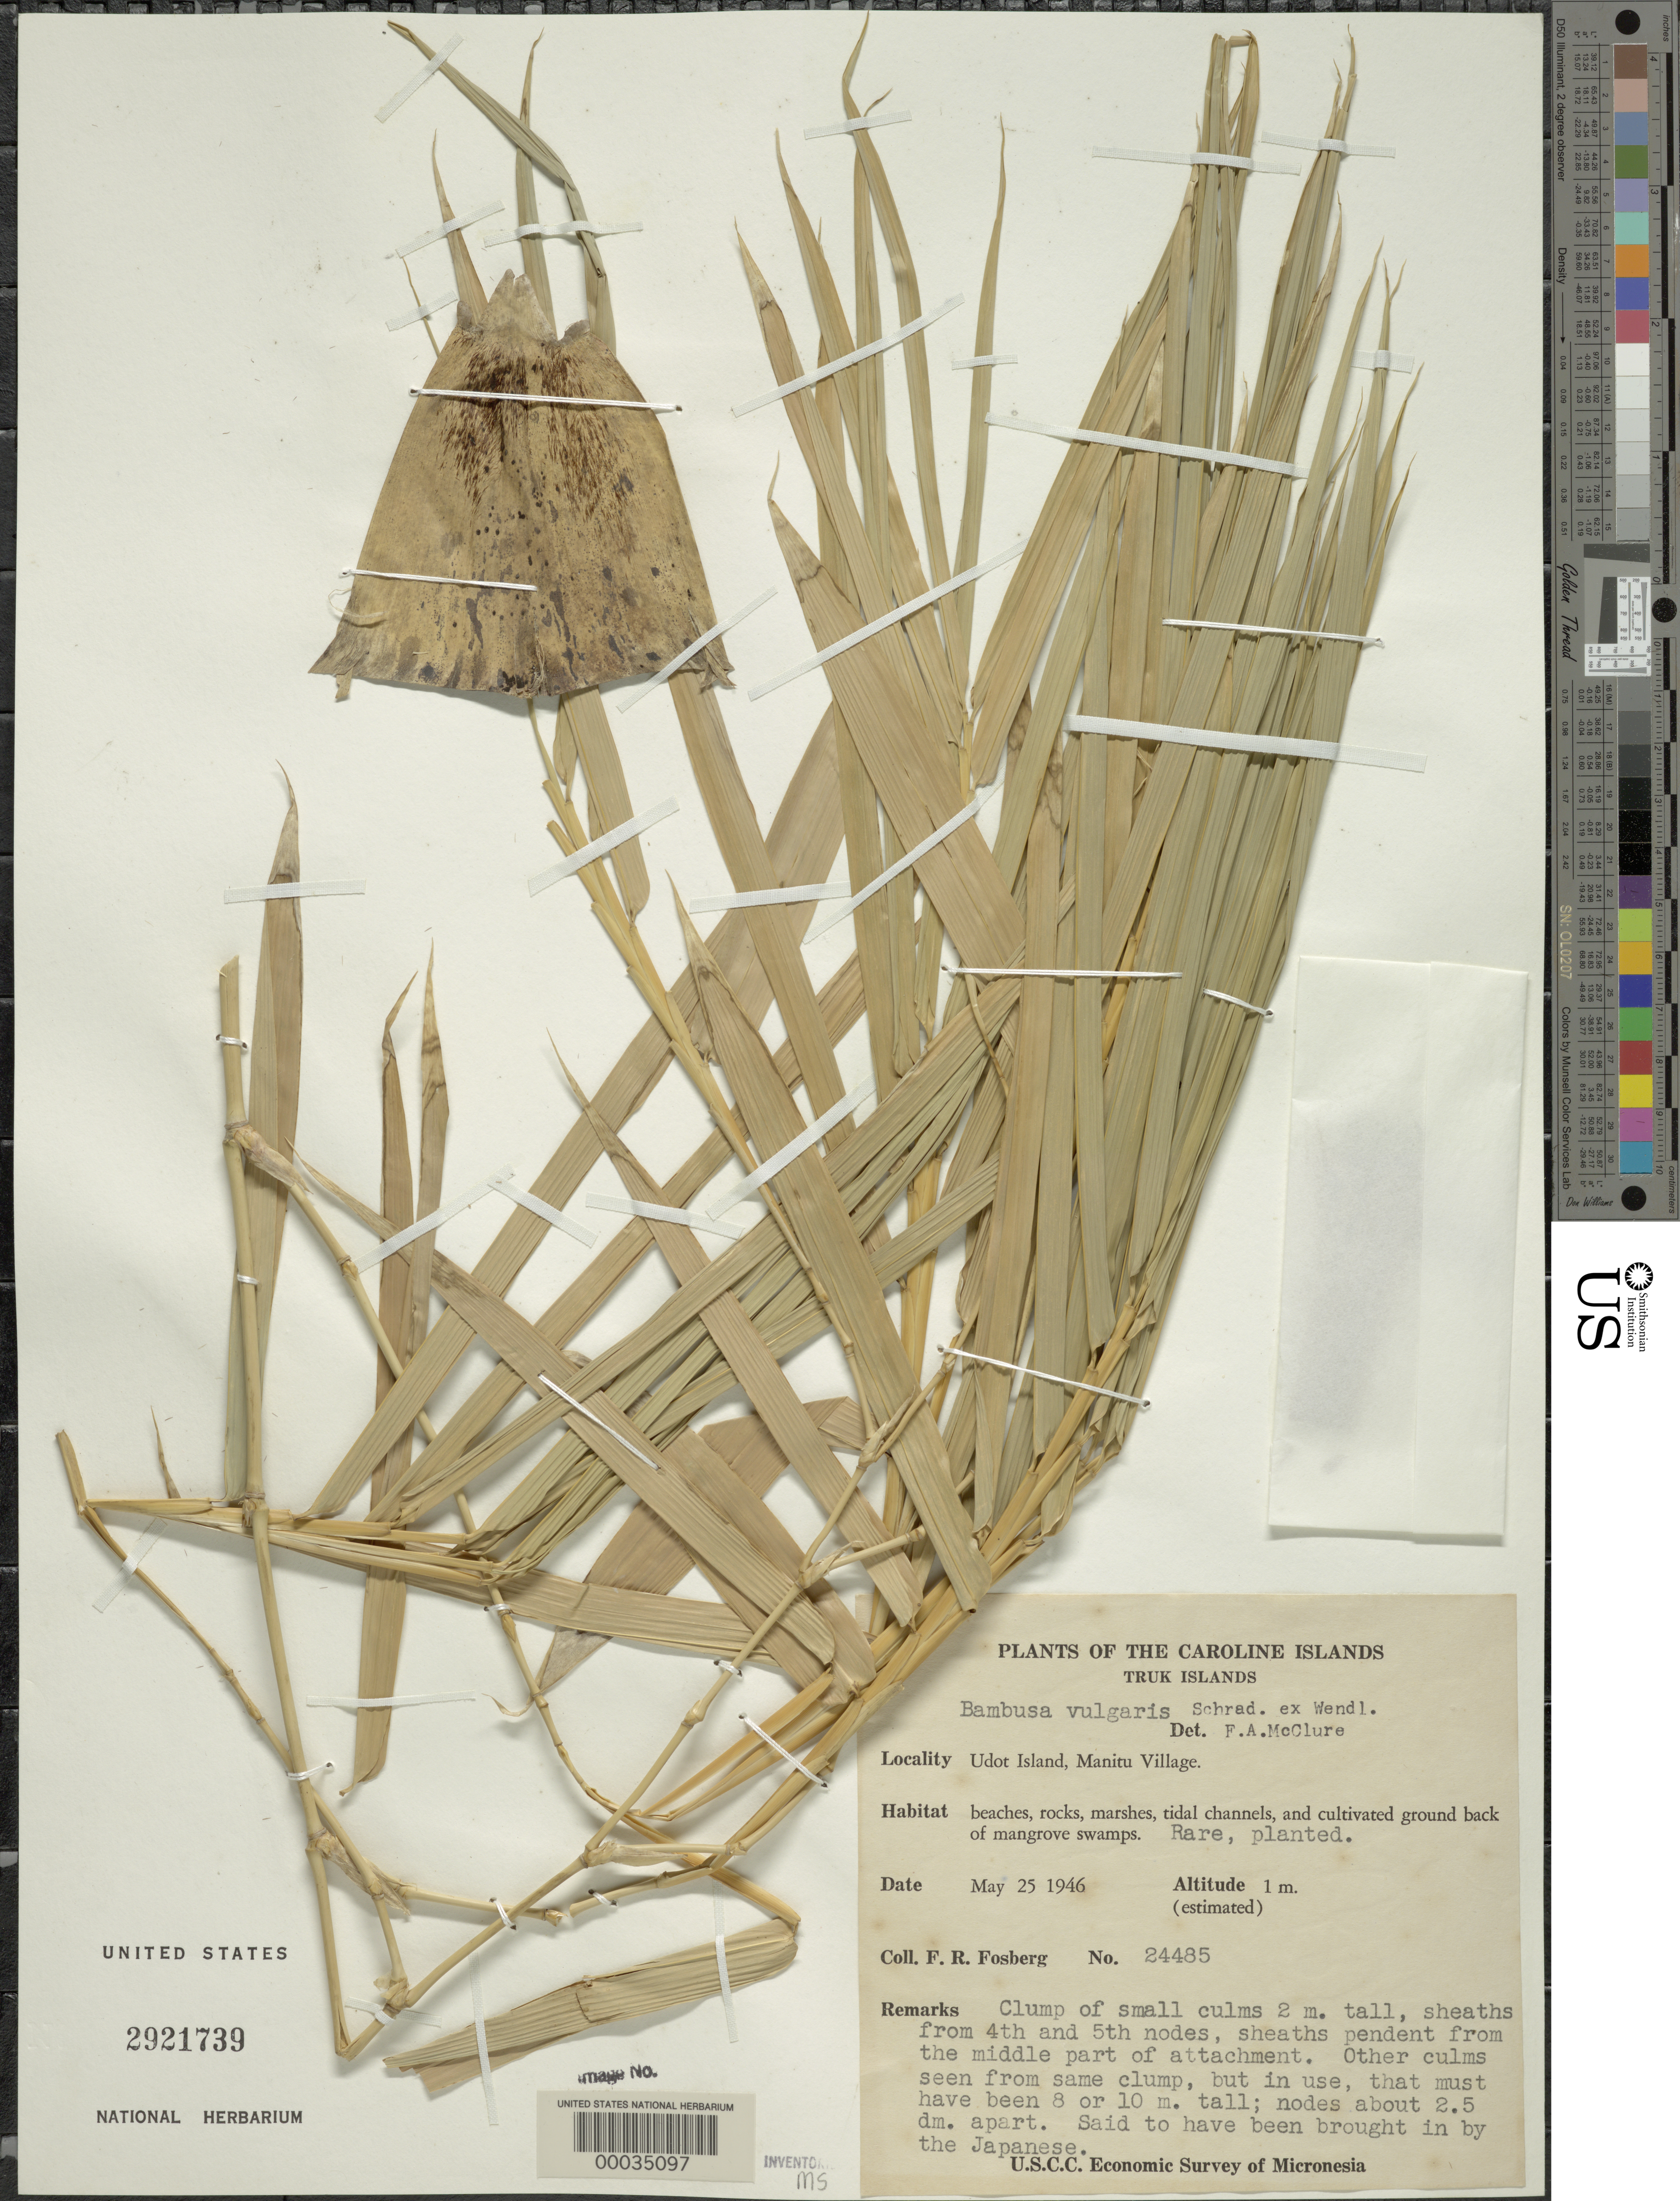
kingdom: Plantae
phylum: Tracheophyta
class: Liliopsida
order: Poales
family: Poaceae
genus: Bambusa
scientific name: Bambusa vulgaris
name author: Schrad. ex J.C. Wendl.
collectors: F. R. Fosberg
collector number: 24485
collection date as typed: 25 May 1946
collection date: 1946-05-25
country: Micronesia, Federated States of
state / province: Truk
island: Udot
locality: Manitu, Udot Island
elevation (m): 1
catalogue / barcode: US 2921739